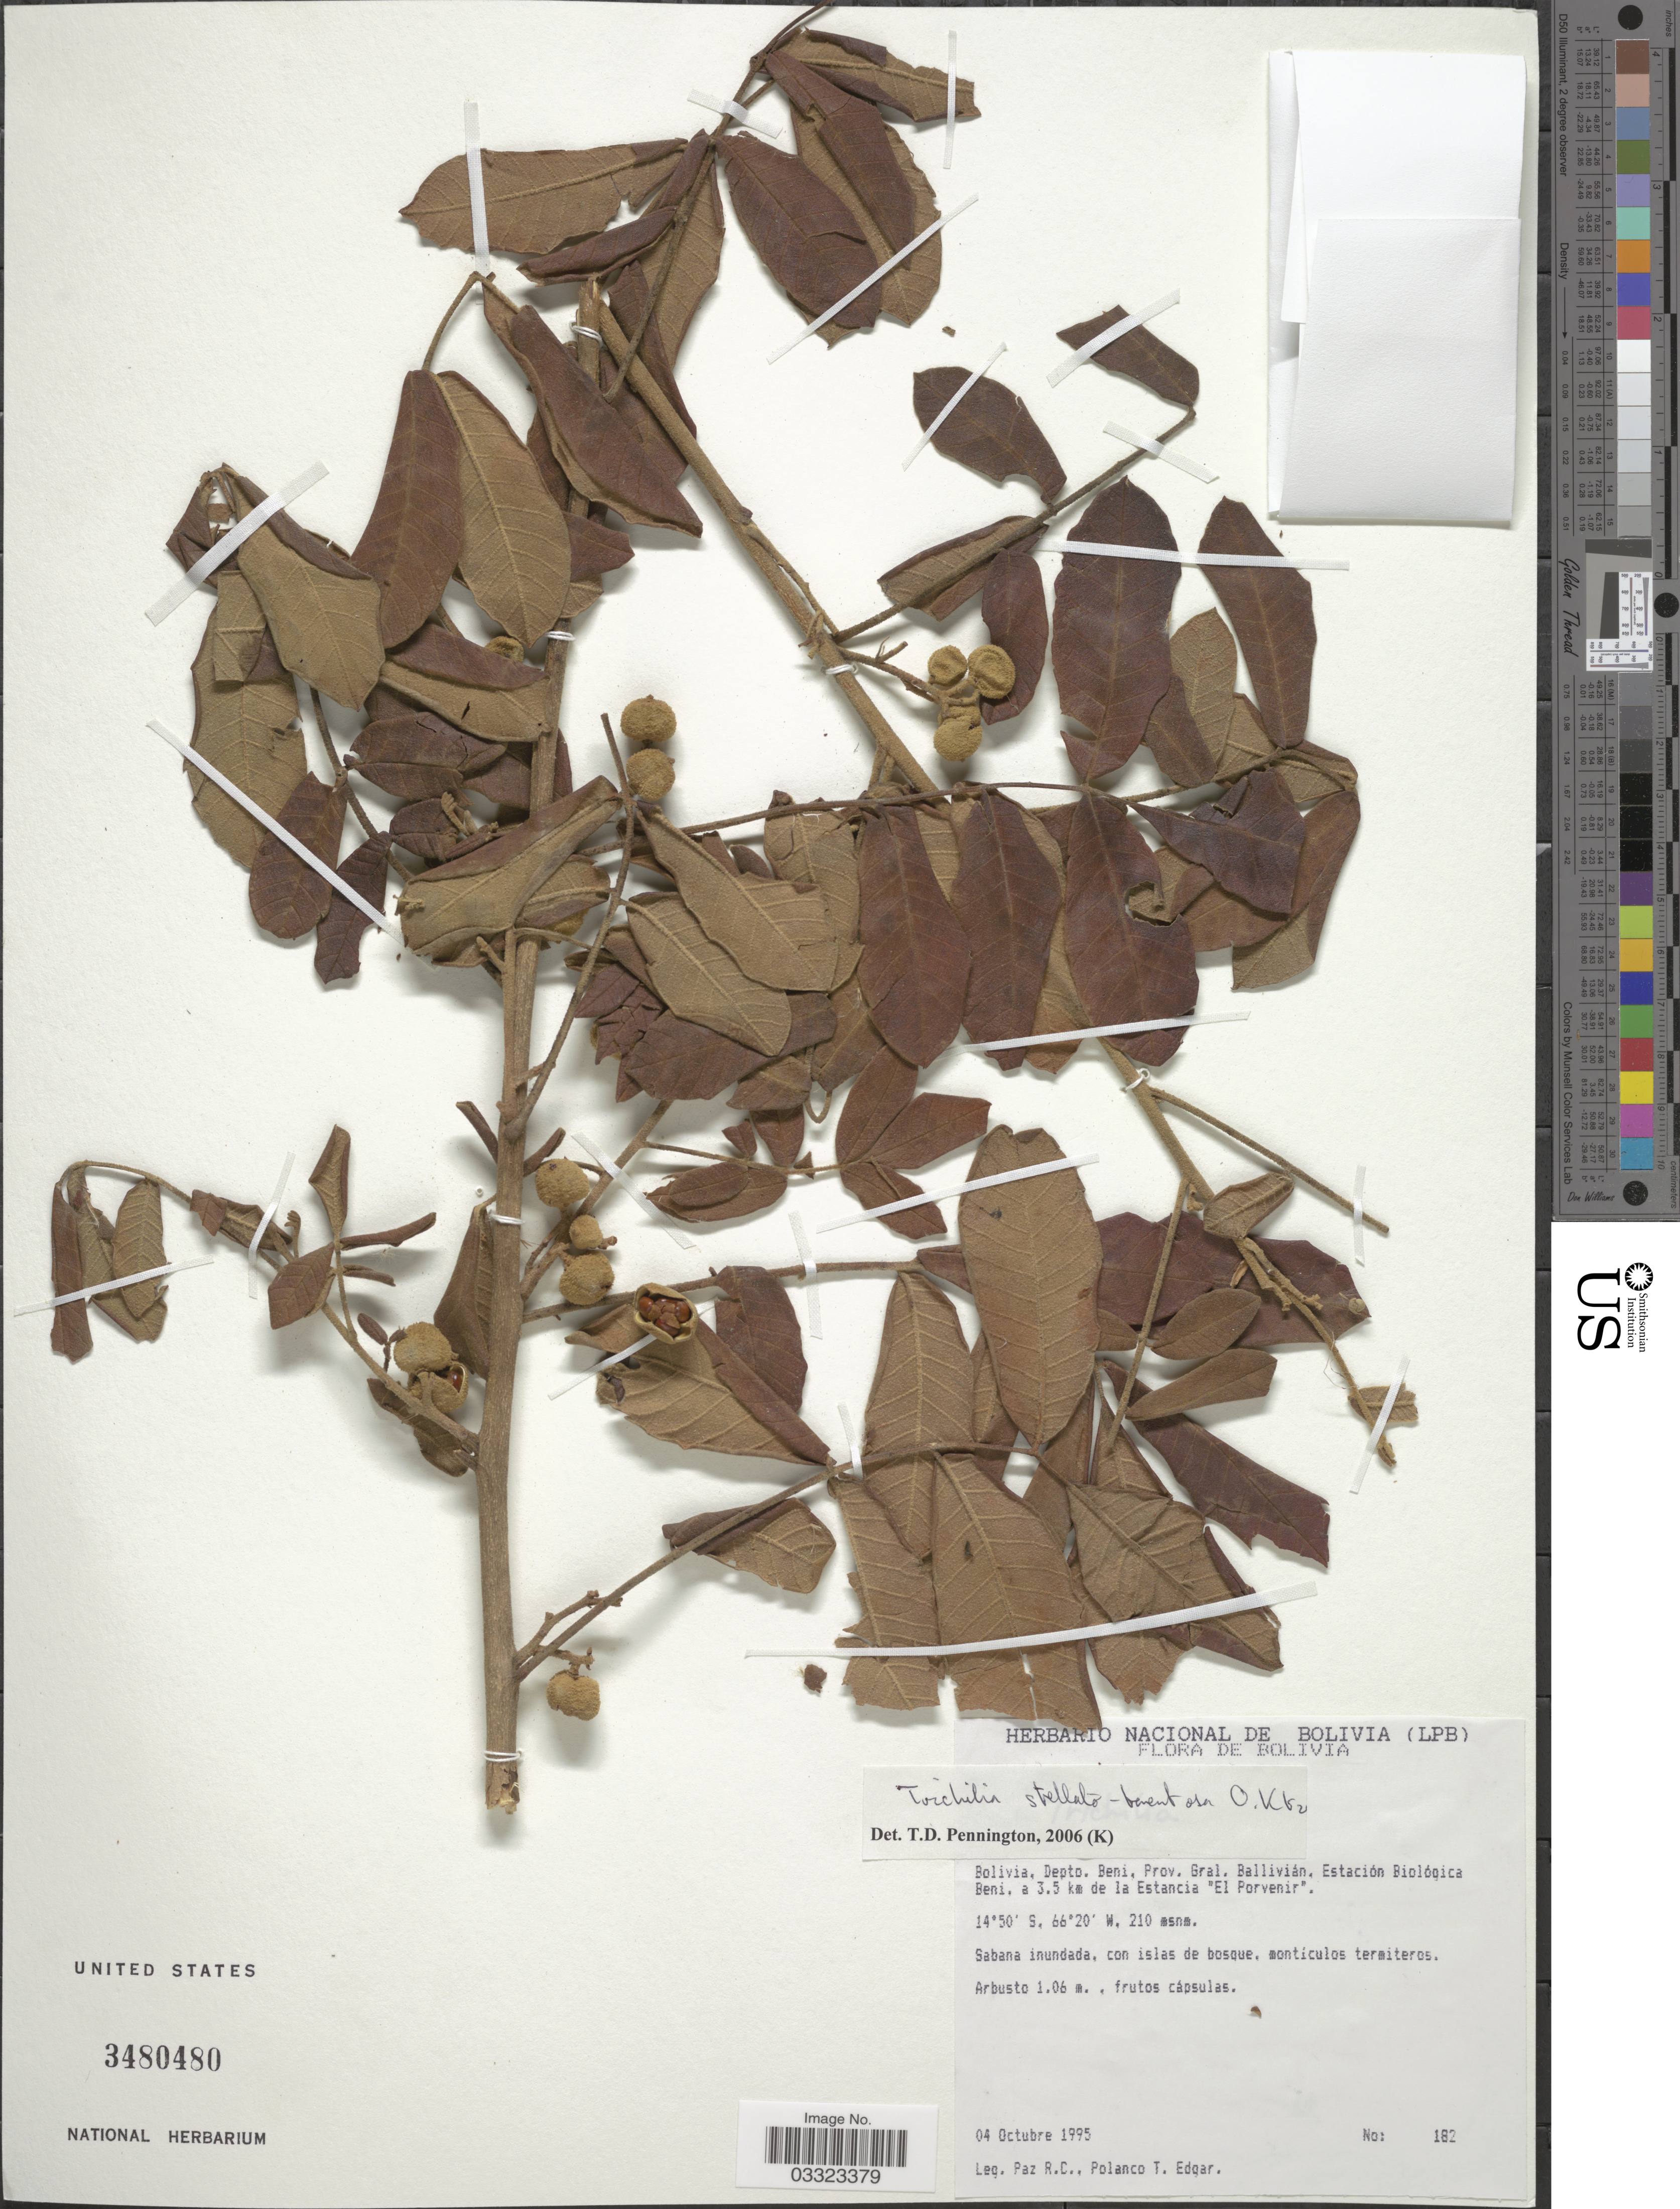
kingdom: Plantae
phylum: Tracheophyta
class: Magnoliopsida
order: Sapindales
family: Meliaceae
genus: Trichilia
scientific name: Trichilia stellatotomentosa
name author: Kuntze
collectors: R. Paz & P. Edgar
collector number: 182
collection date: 1995-10-04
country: Bolivia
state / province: Beni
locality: Depto. Beni, Prov. Gral. Ballivián. Estación Biológica Beni, a 3.5 km de la Estancia "El Porvenir".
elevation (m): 210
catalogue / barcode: US 3480480